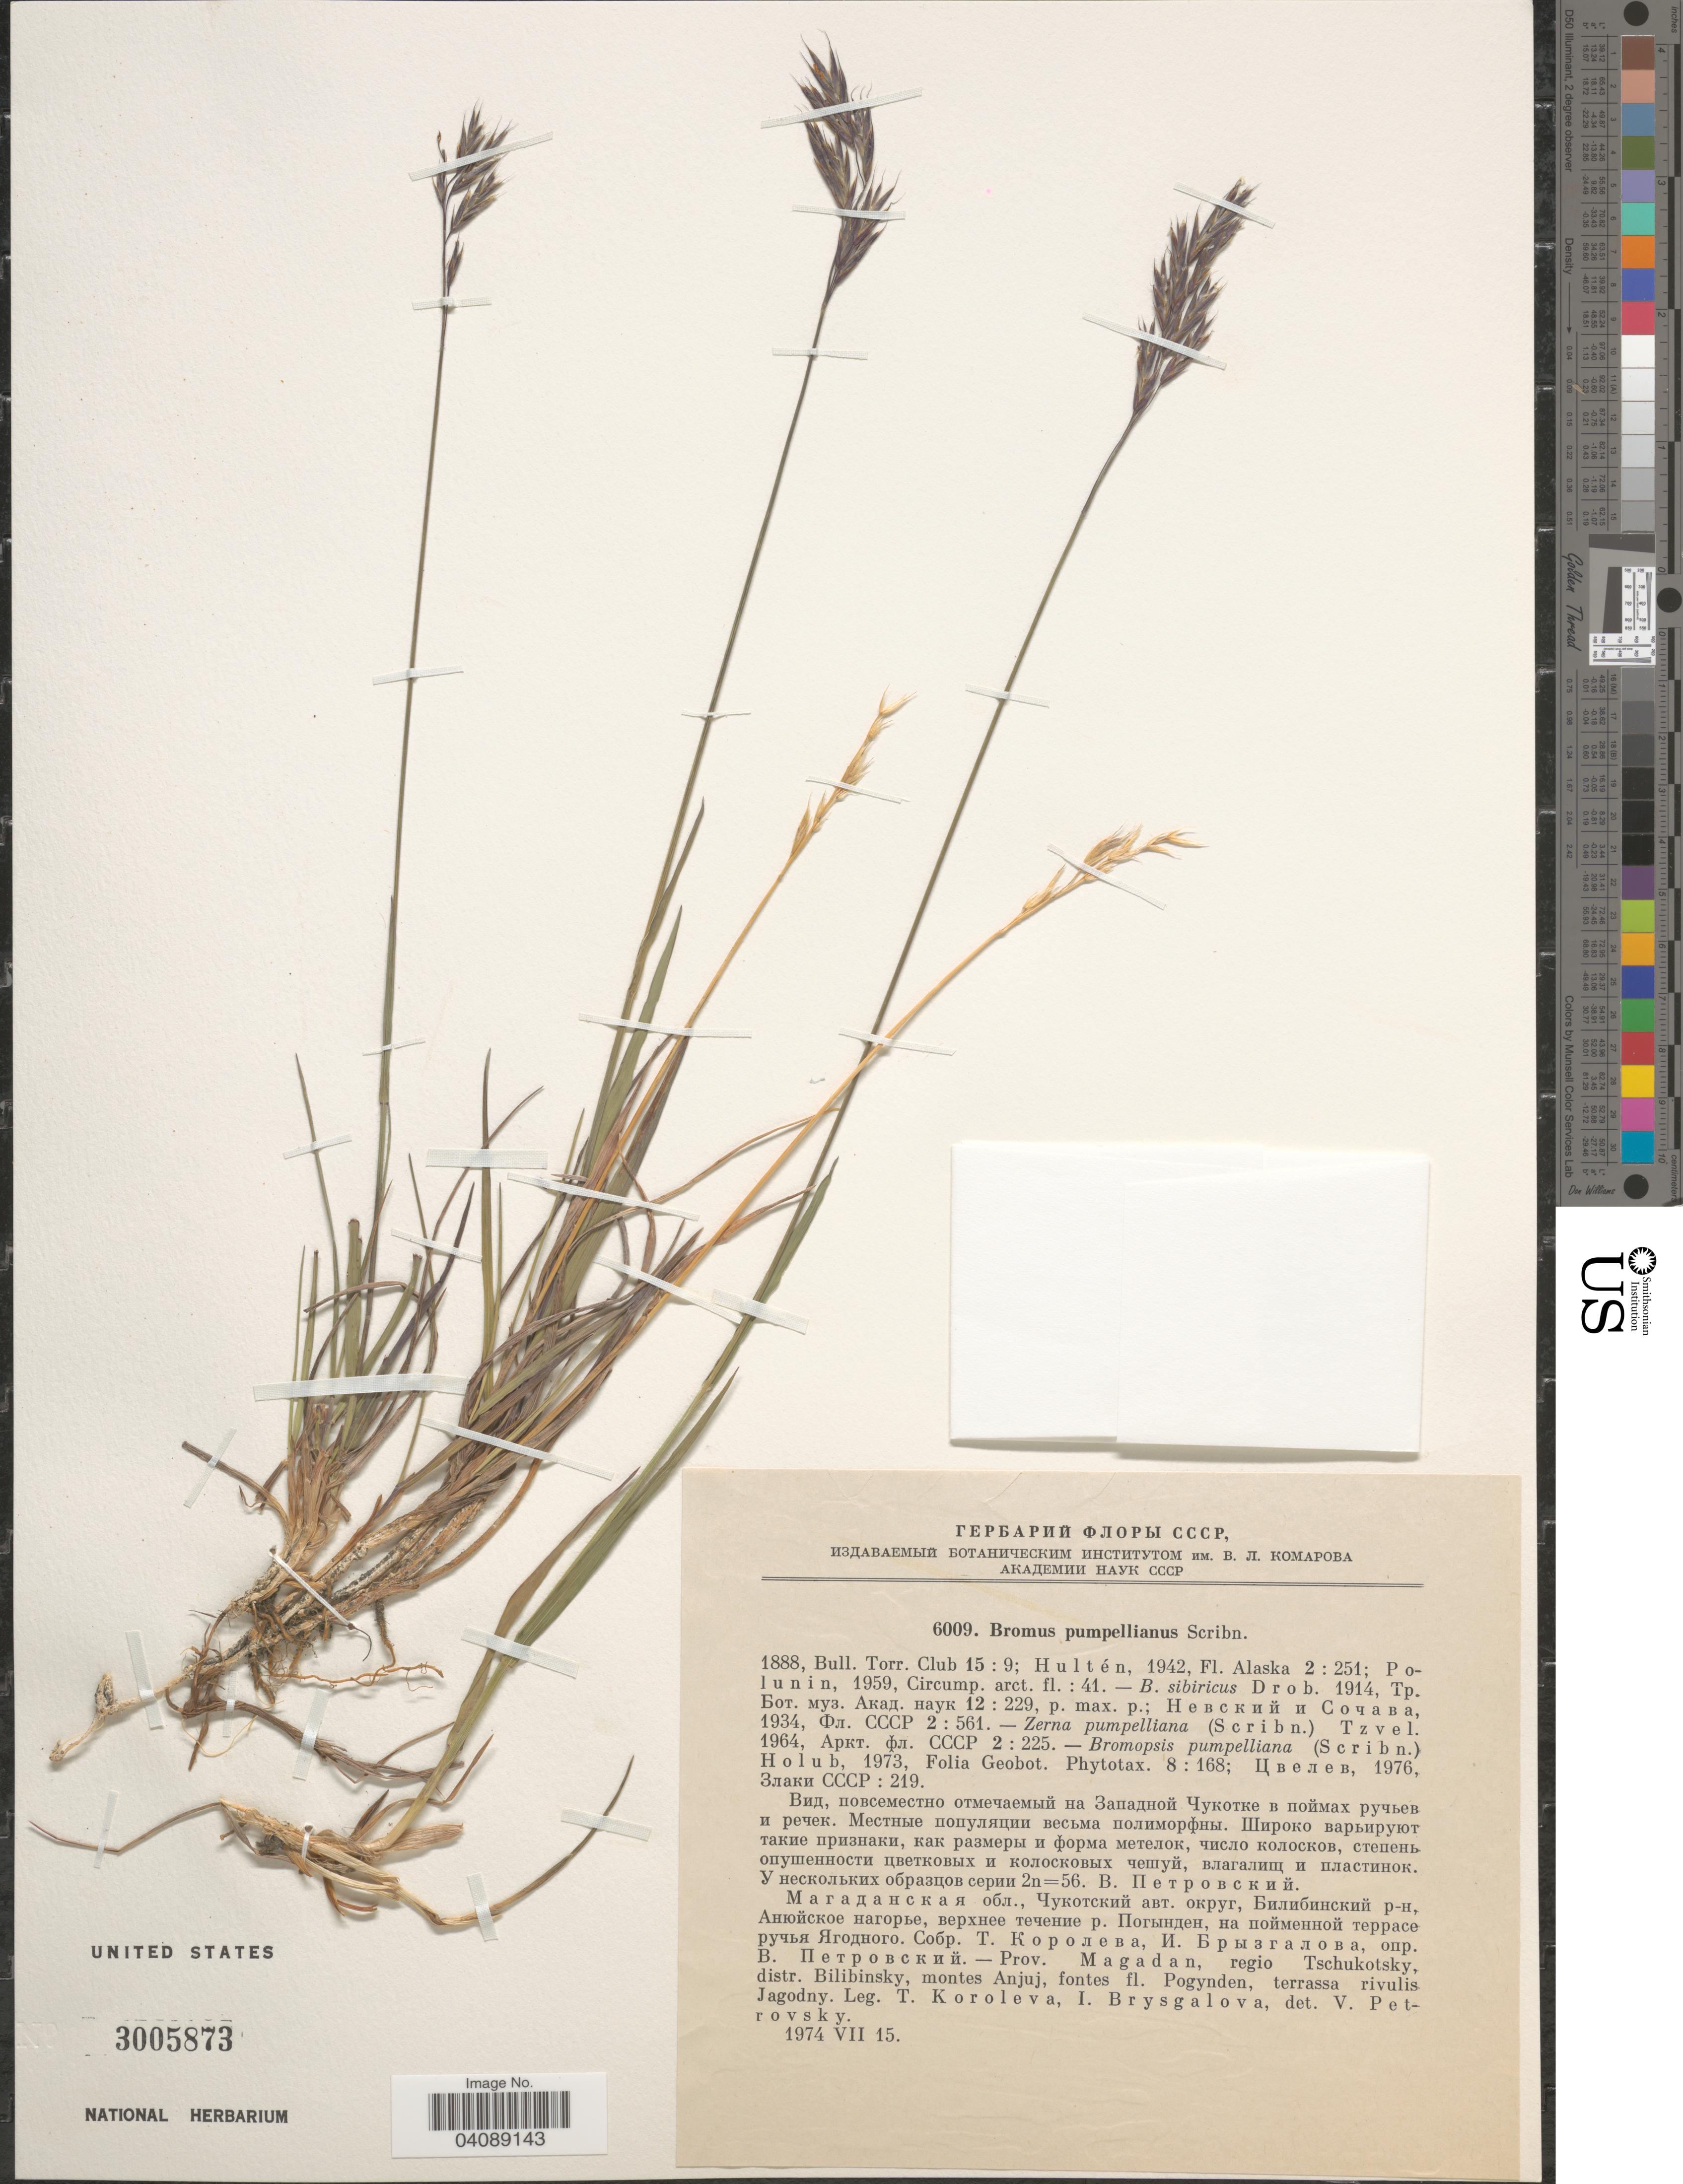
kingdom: Plantae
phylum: Tracheophyta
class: Liliopsida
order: Poales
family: Poaceae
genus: Bromus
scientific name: Bromus pumpellianus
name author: Scribn.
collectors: T. Koroleva & I. Bryzgalova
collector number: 6009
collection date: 1974-07-15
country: Russian Federation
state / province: Magadan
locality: Regio Tschukotsky, distr. Bilibinsky, montes Anjuj, fontes fl. Pogynden, terrassa rivulis Jagodny.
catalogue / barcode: US 3005873